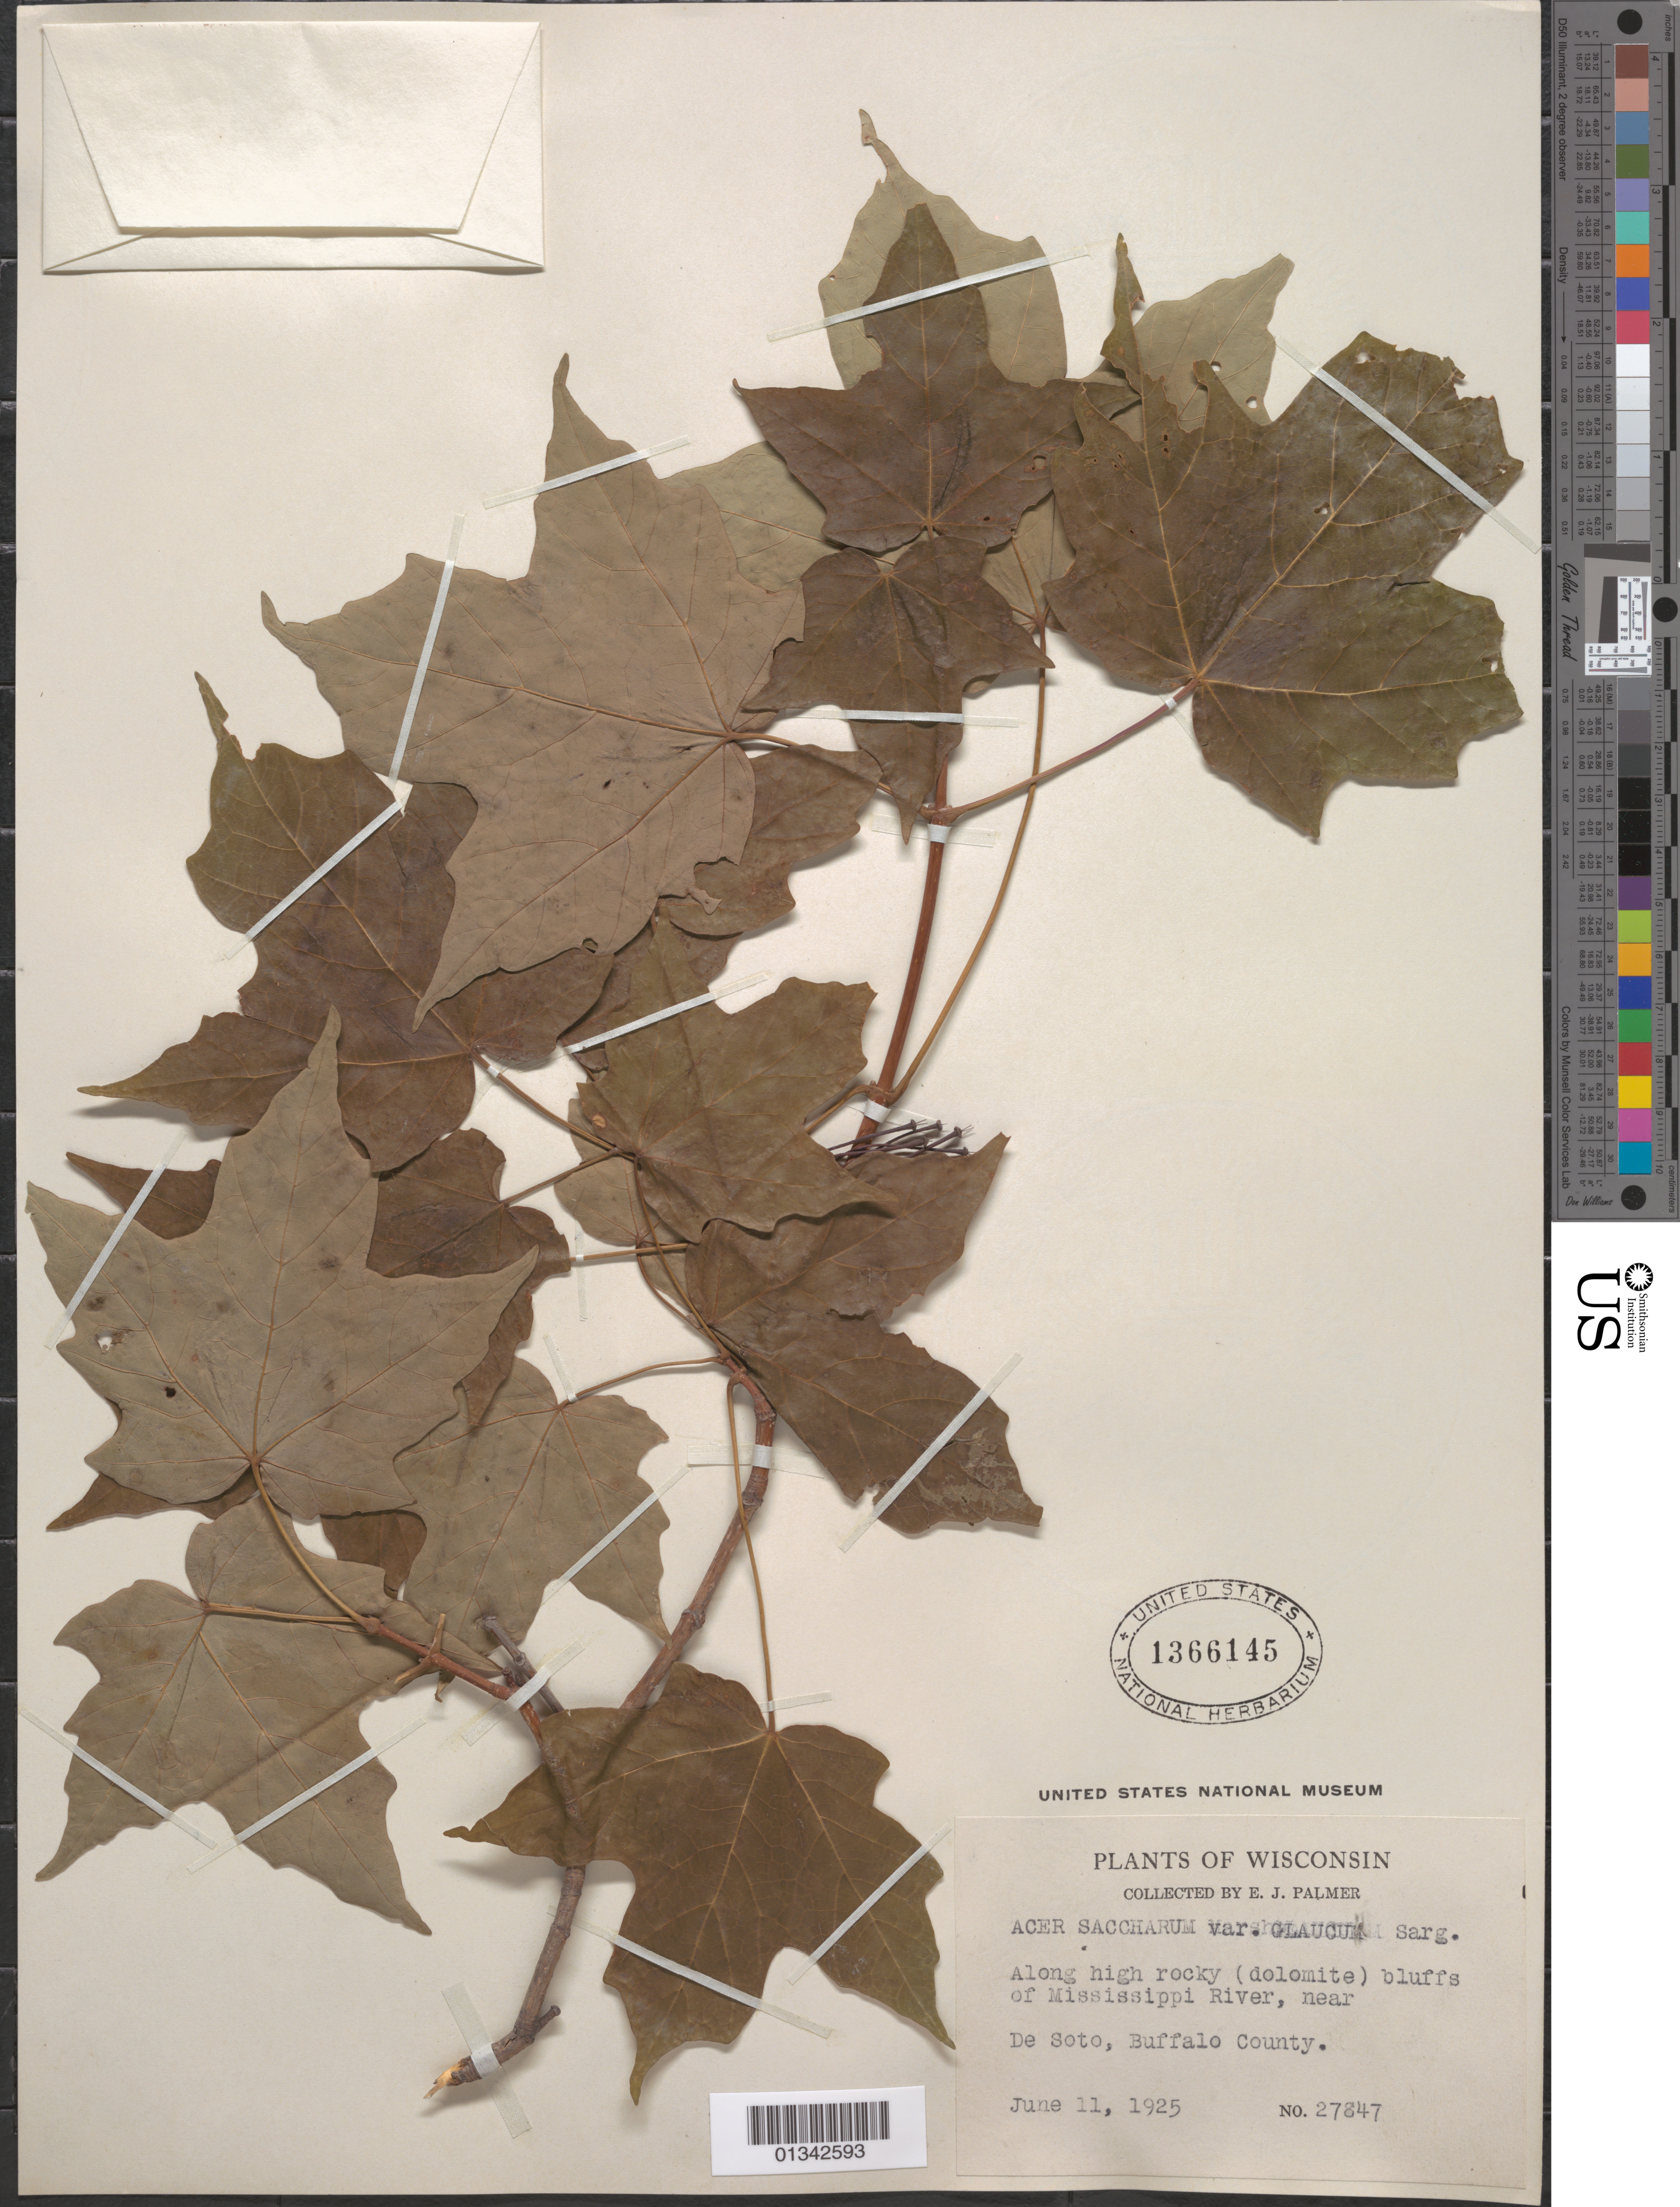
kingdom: Plantae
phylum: Tracheophyta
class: Magnoliopsida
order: Sapindales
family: Sapindaceae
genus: Acer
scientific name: Acer saccharum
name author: Marshall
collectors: E. J. Palmer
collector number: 27847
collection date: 1925-06-11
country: United States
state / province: Wisconsin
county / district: Buffalo County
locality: Desoto, along Mississippi River, Buffalo County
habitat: Along high rocky (dolomite) bluffs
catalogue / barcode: US 1366145